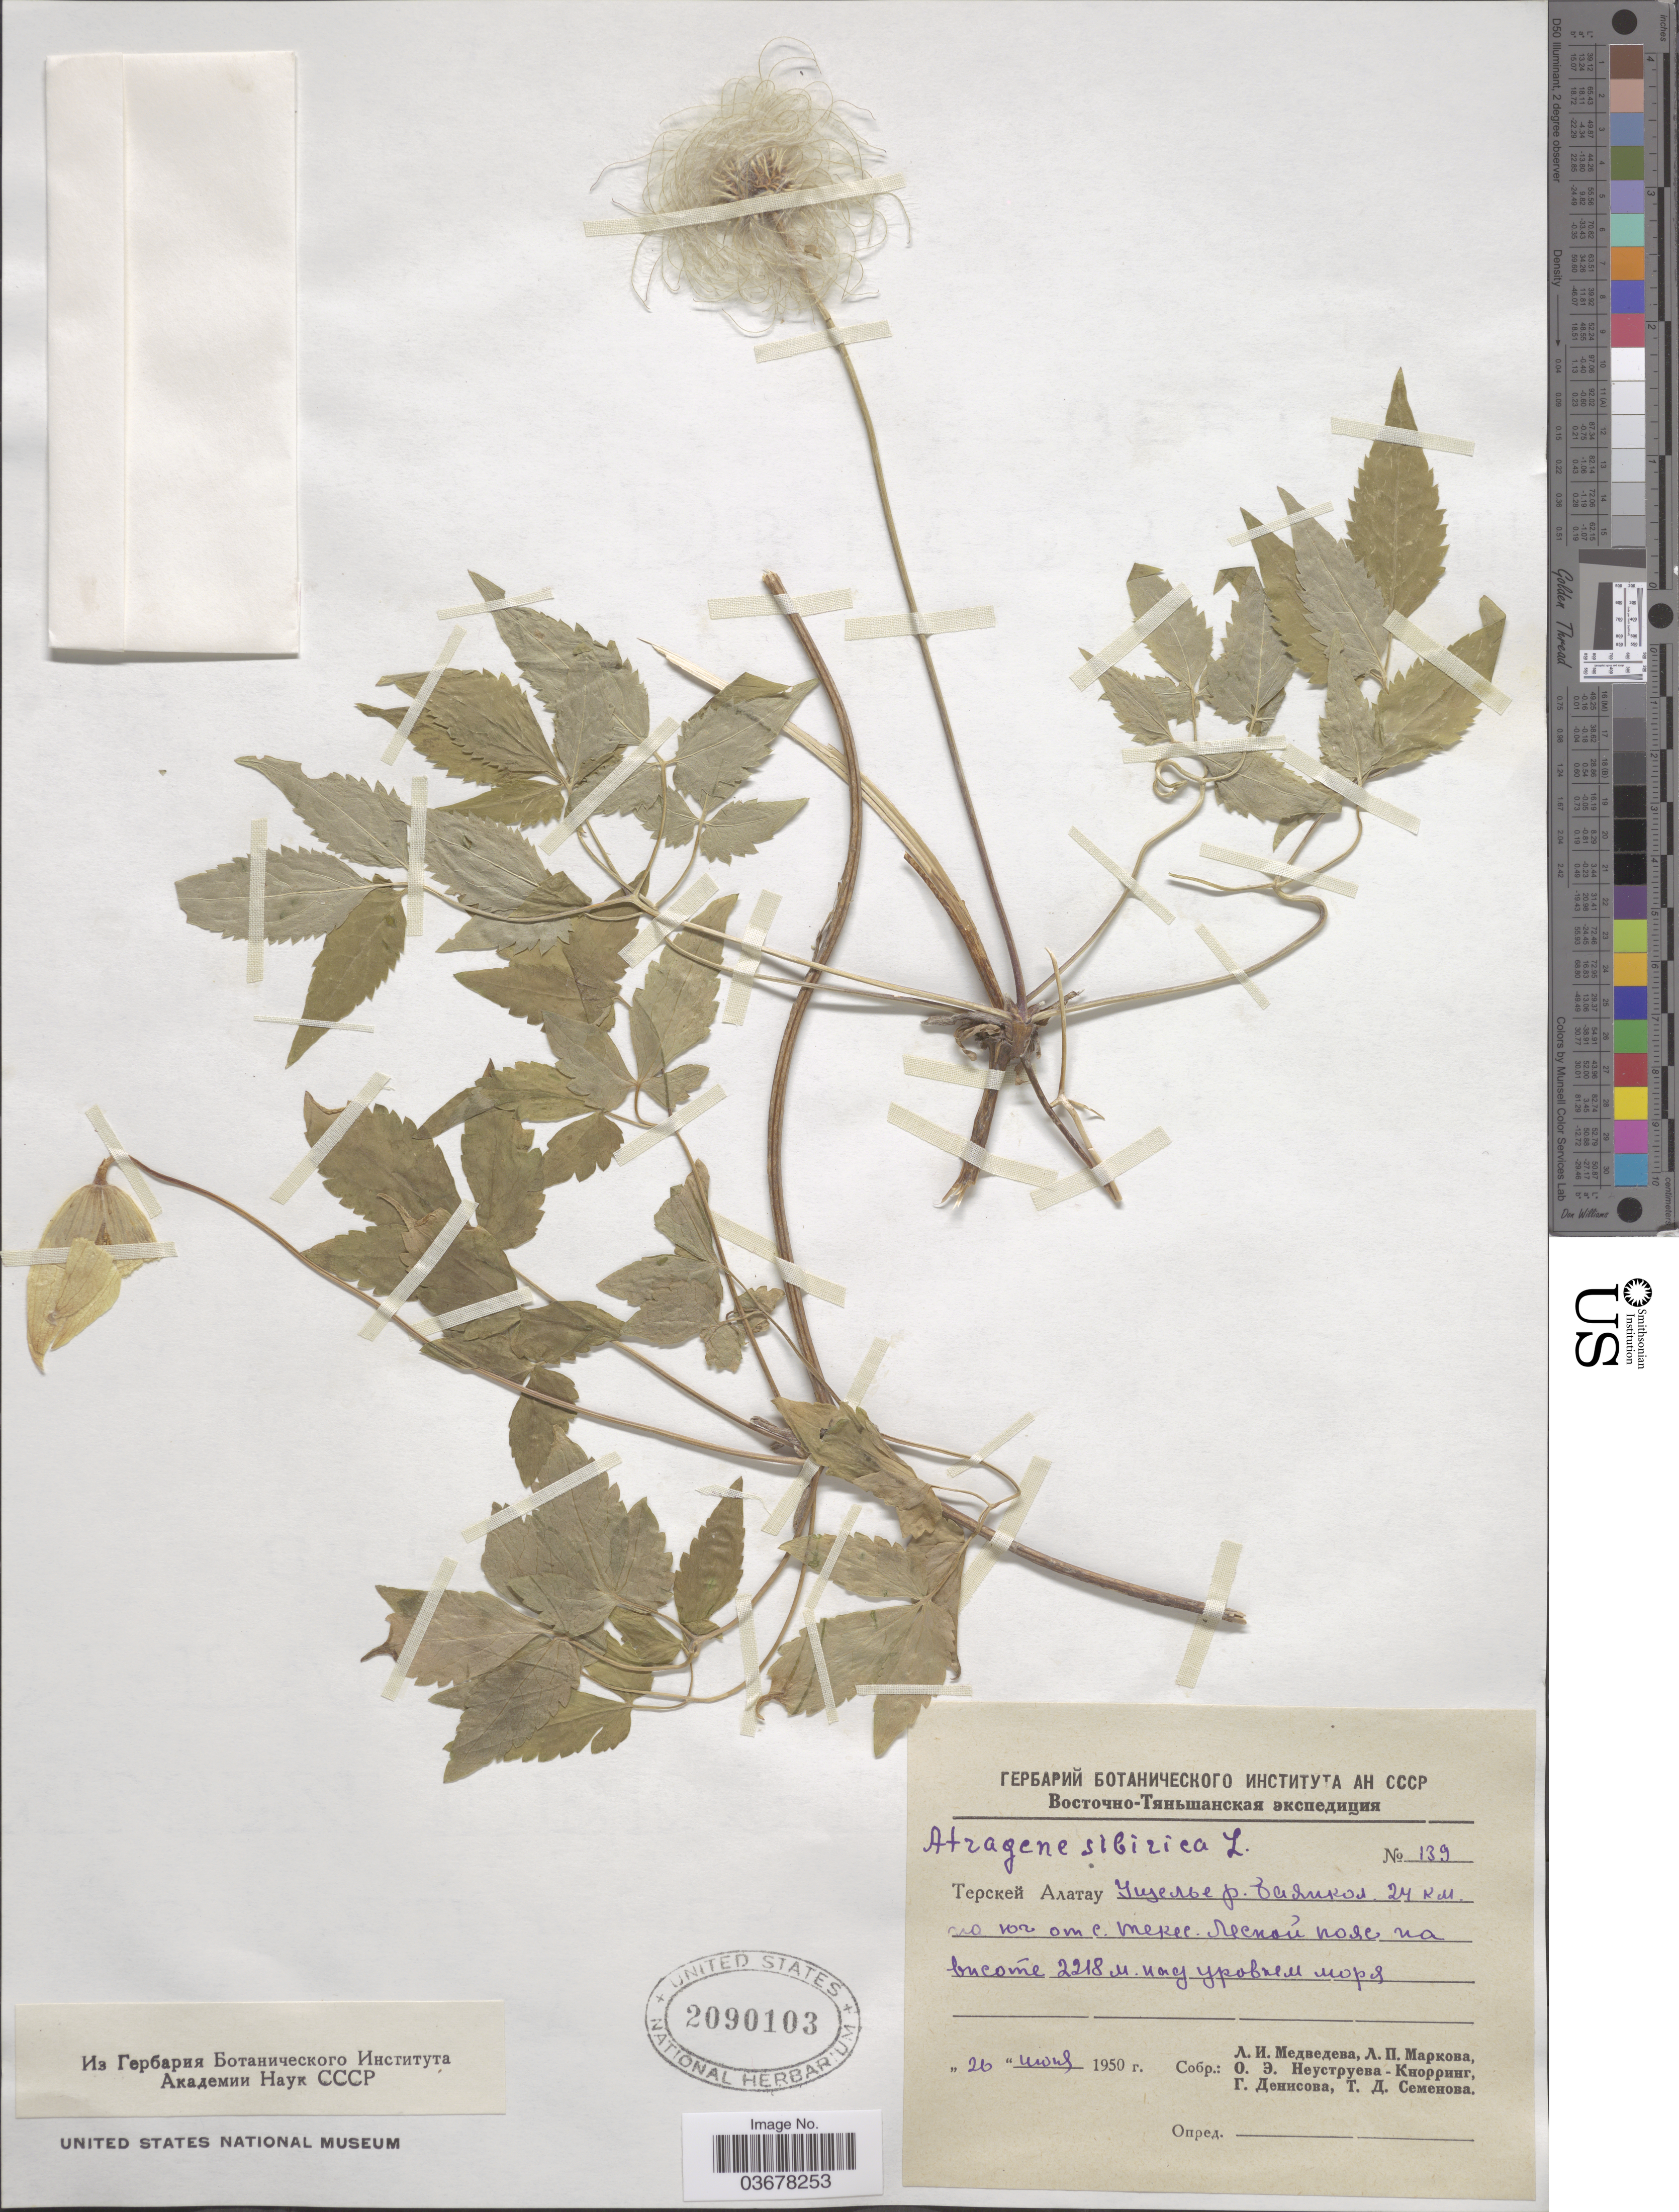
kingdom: Plantae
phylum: Tracheophyta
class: Magnoliopsida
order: Ranunculales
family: Ranunculaceae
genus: Clematis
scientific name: Clematis alpina subsp. sibirica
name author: (L.) Kuntze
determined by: Strong, M. T., (US), Smithsonian Institution - National Museum of Natural History (UNITED STATES)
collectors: L. Medvedeva, L. Markova, O. Neustrueva-Knorring, G. Denisova & T. Semenova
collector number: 139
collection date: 1950-07-26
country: Kazakhstan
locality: Terskey Alatau, River Bayankol, 24 km S from Tekes.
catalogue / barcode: US 2090103